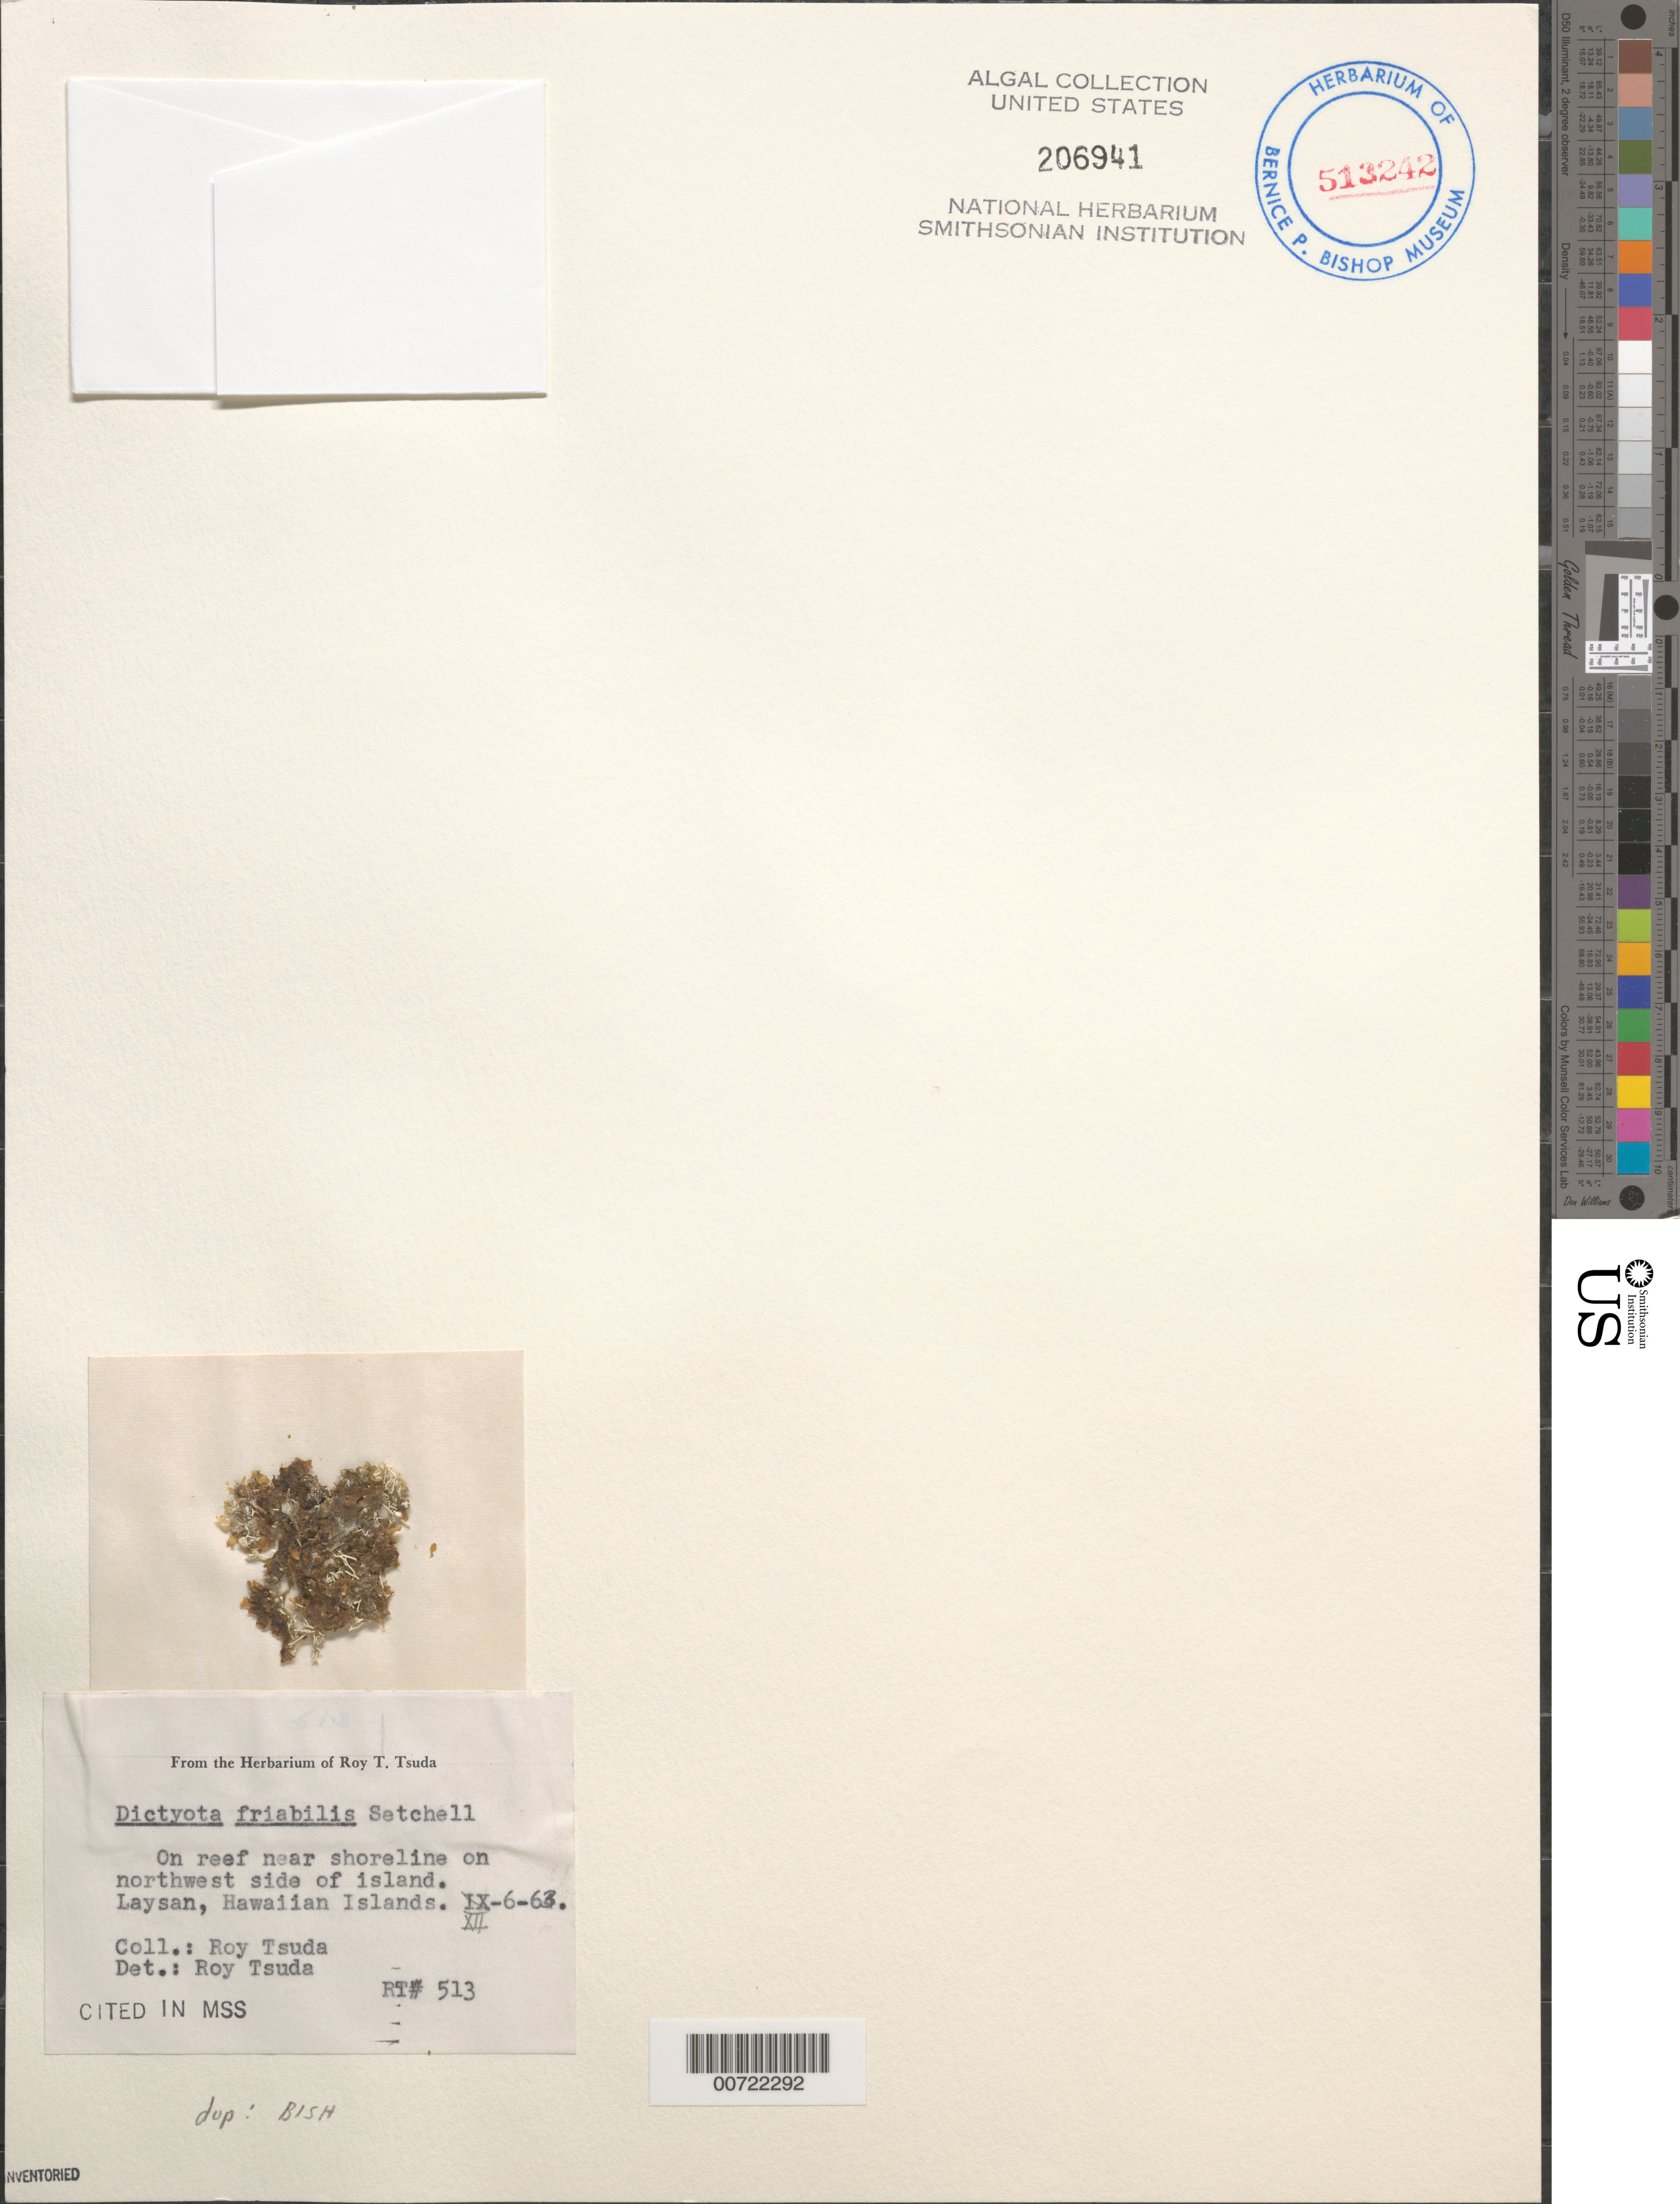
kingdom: Chromista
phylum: Ochrophyta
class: Phaeophyceae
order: Dictyotales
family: Dictyotaceae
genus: Dictyota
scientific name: Dictyota friabilis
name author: Setch.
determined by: Tsuda, R. T.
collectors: R. Tsuda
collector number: RT 513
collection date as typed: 06 Dec 1963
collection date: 1963-12-06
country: United States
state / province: Hawaii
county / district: Honolulu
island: Laysan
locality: Reef near shoreline on northwest side of island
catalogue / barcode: US 206941